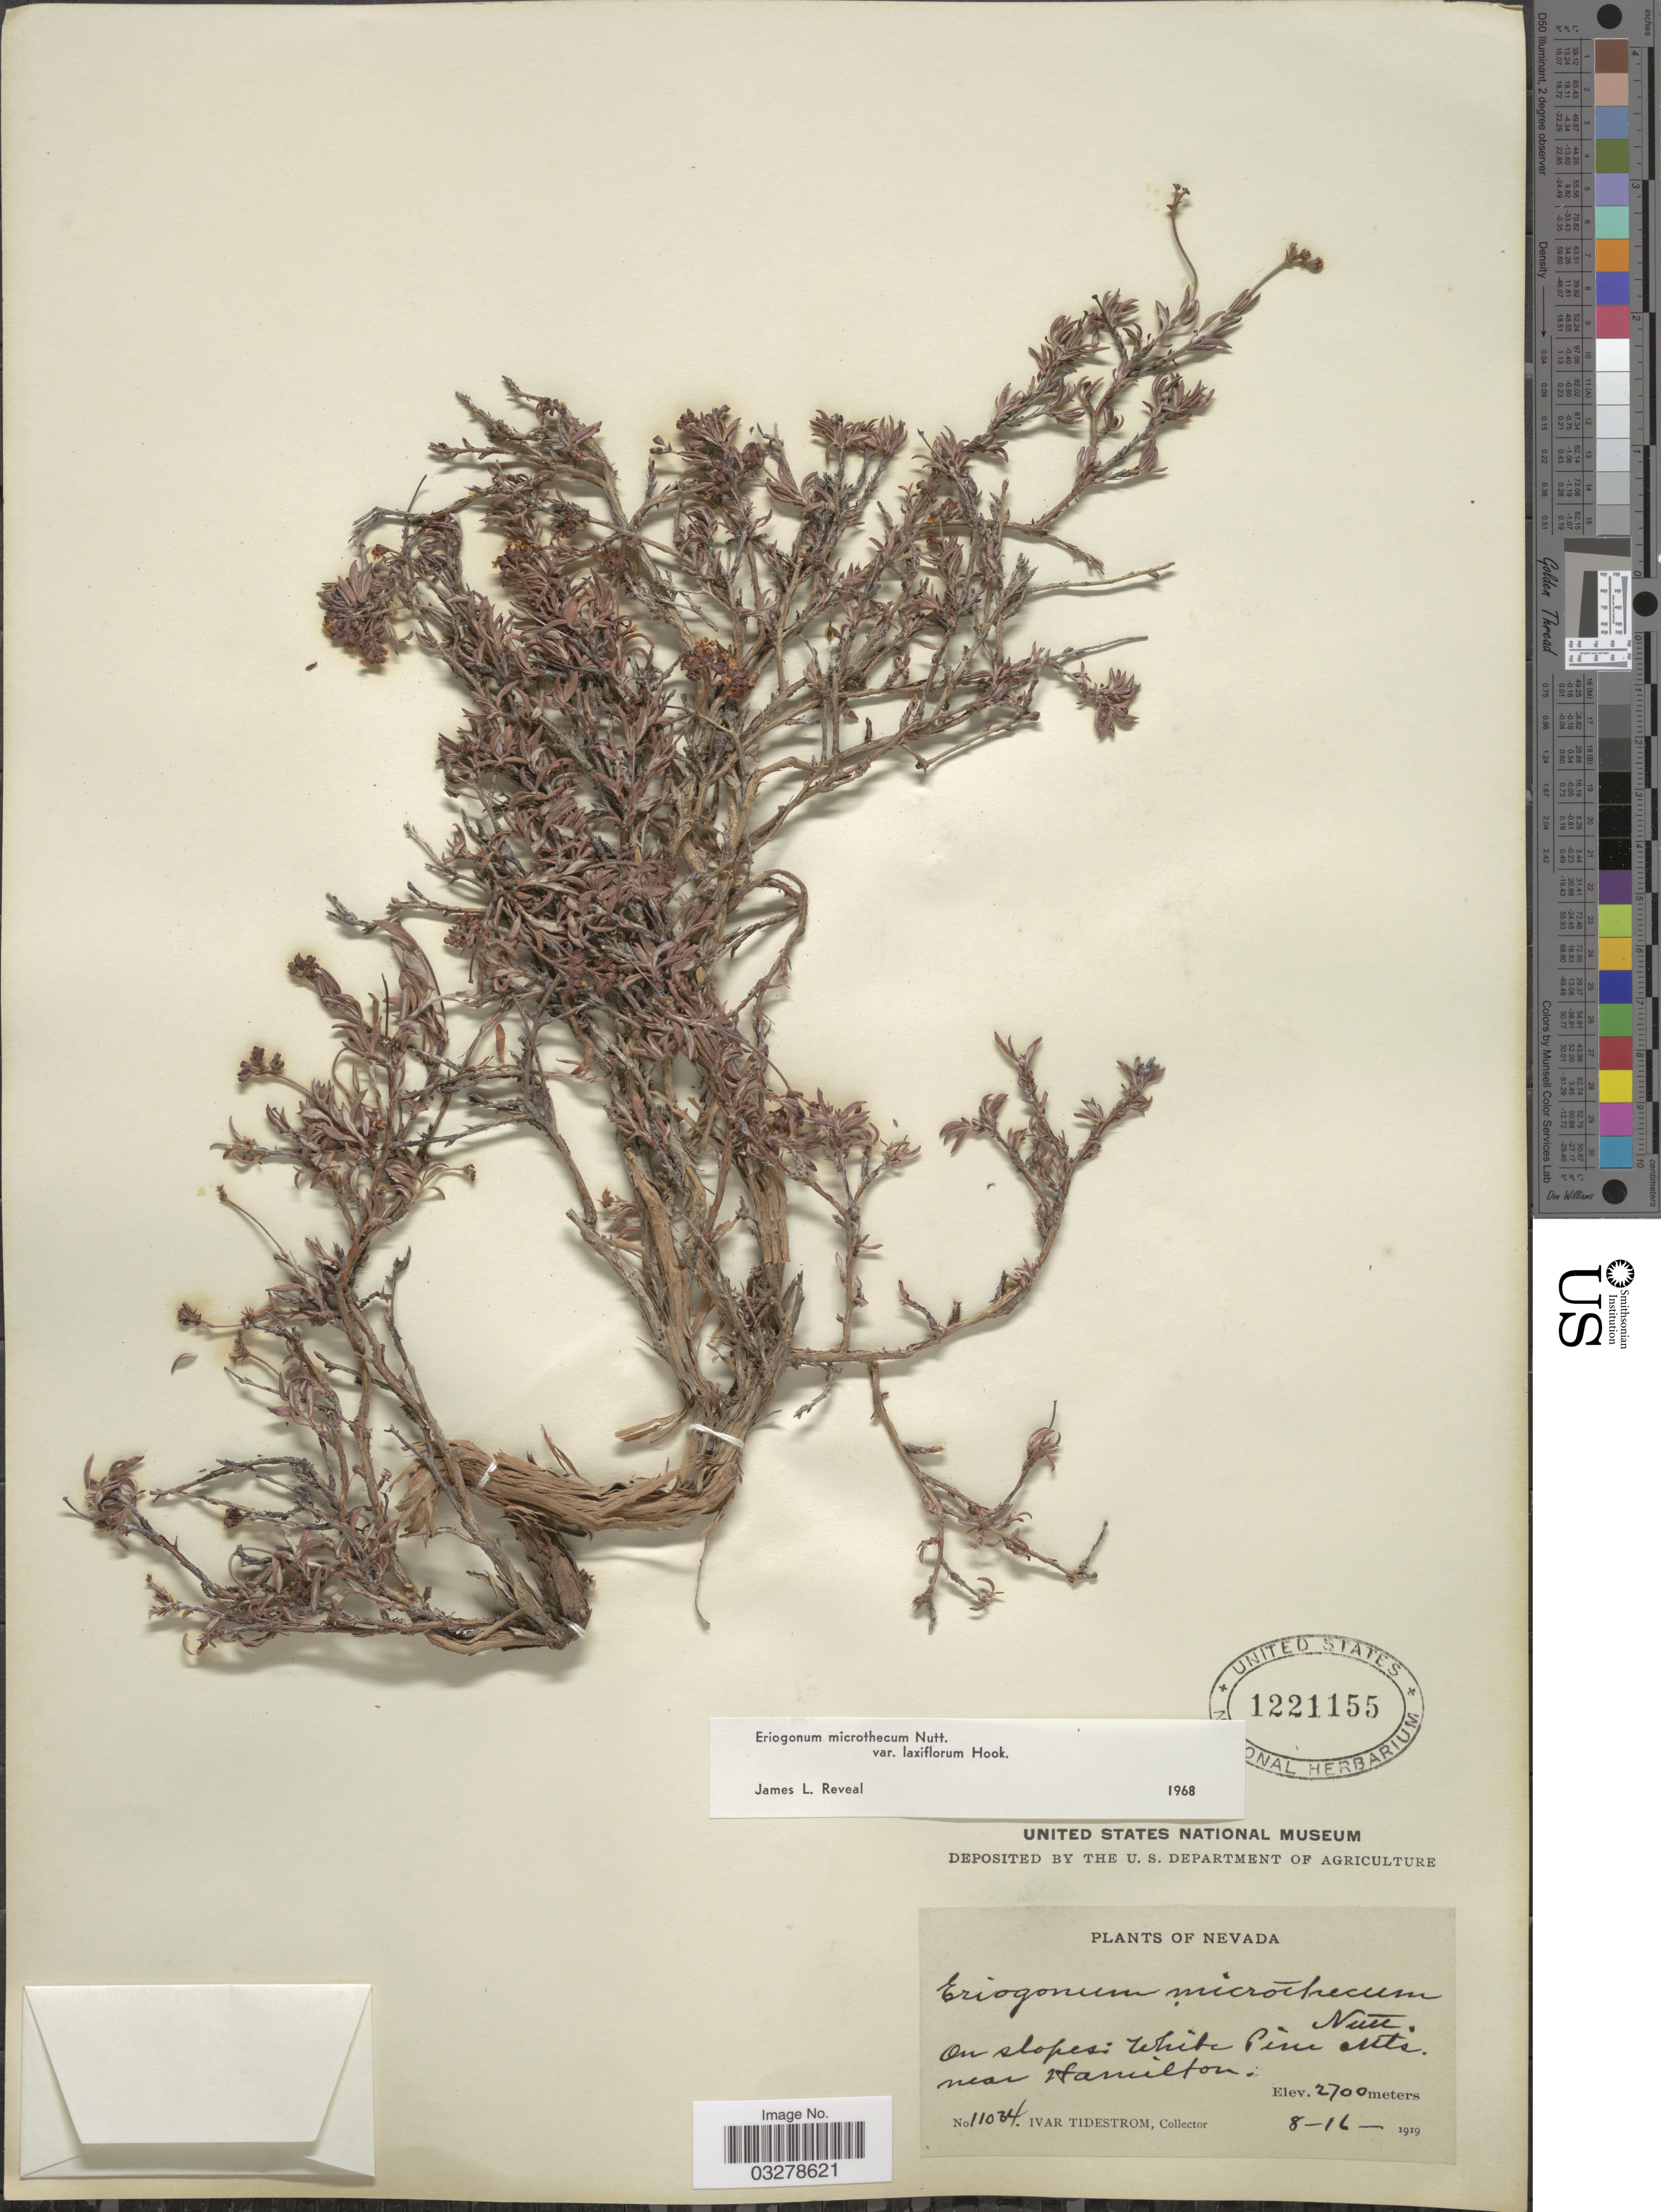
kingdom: Plantae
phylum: Tracheophyta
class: Magnoliopsida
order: Caryophyllales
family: Polygonaceae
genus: Eriogonum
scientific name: Eriogonum microtheca var. laxiflorum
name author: Hook.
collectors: I. F. Tidestrom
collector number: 11034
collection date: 1919-08-16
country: United States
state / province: Nevada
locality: On slopes: White Pine Mts. near Hamilton.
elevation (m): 2700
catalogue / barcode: US 1221155